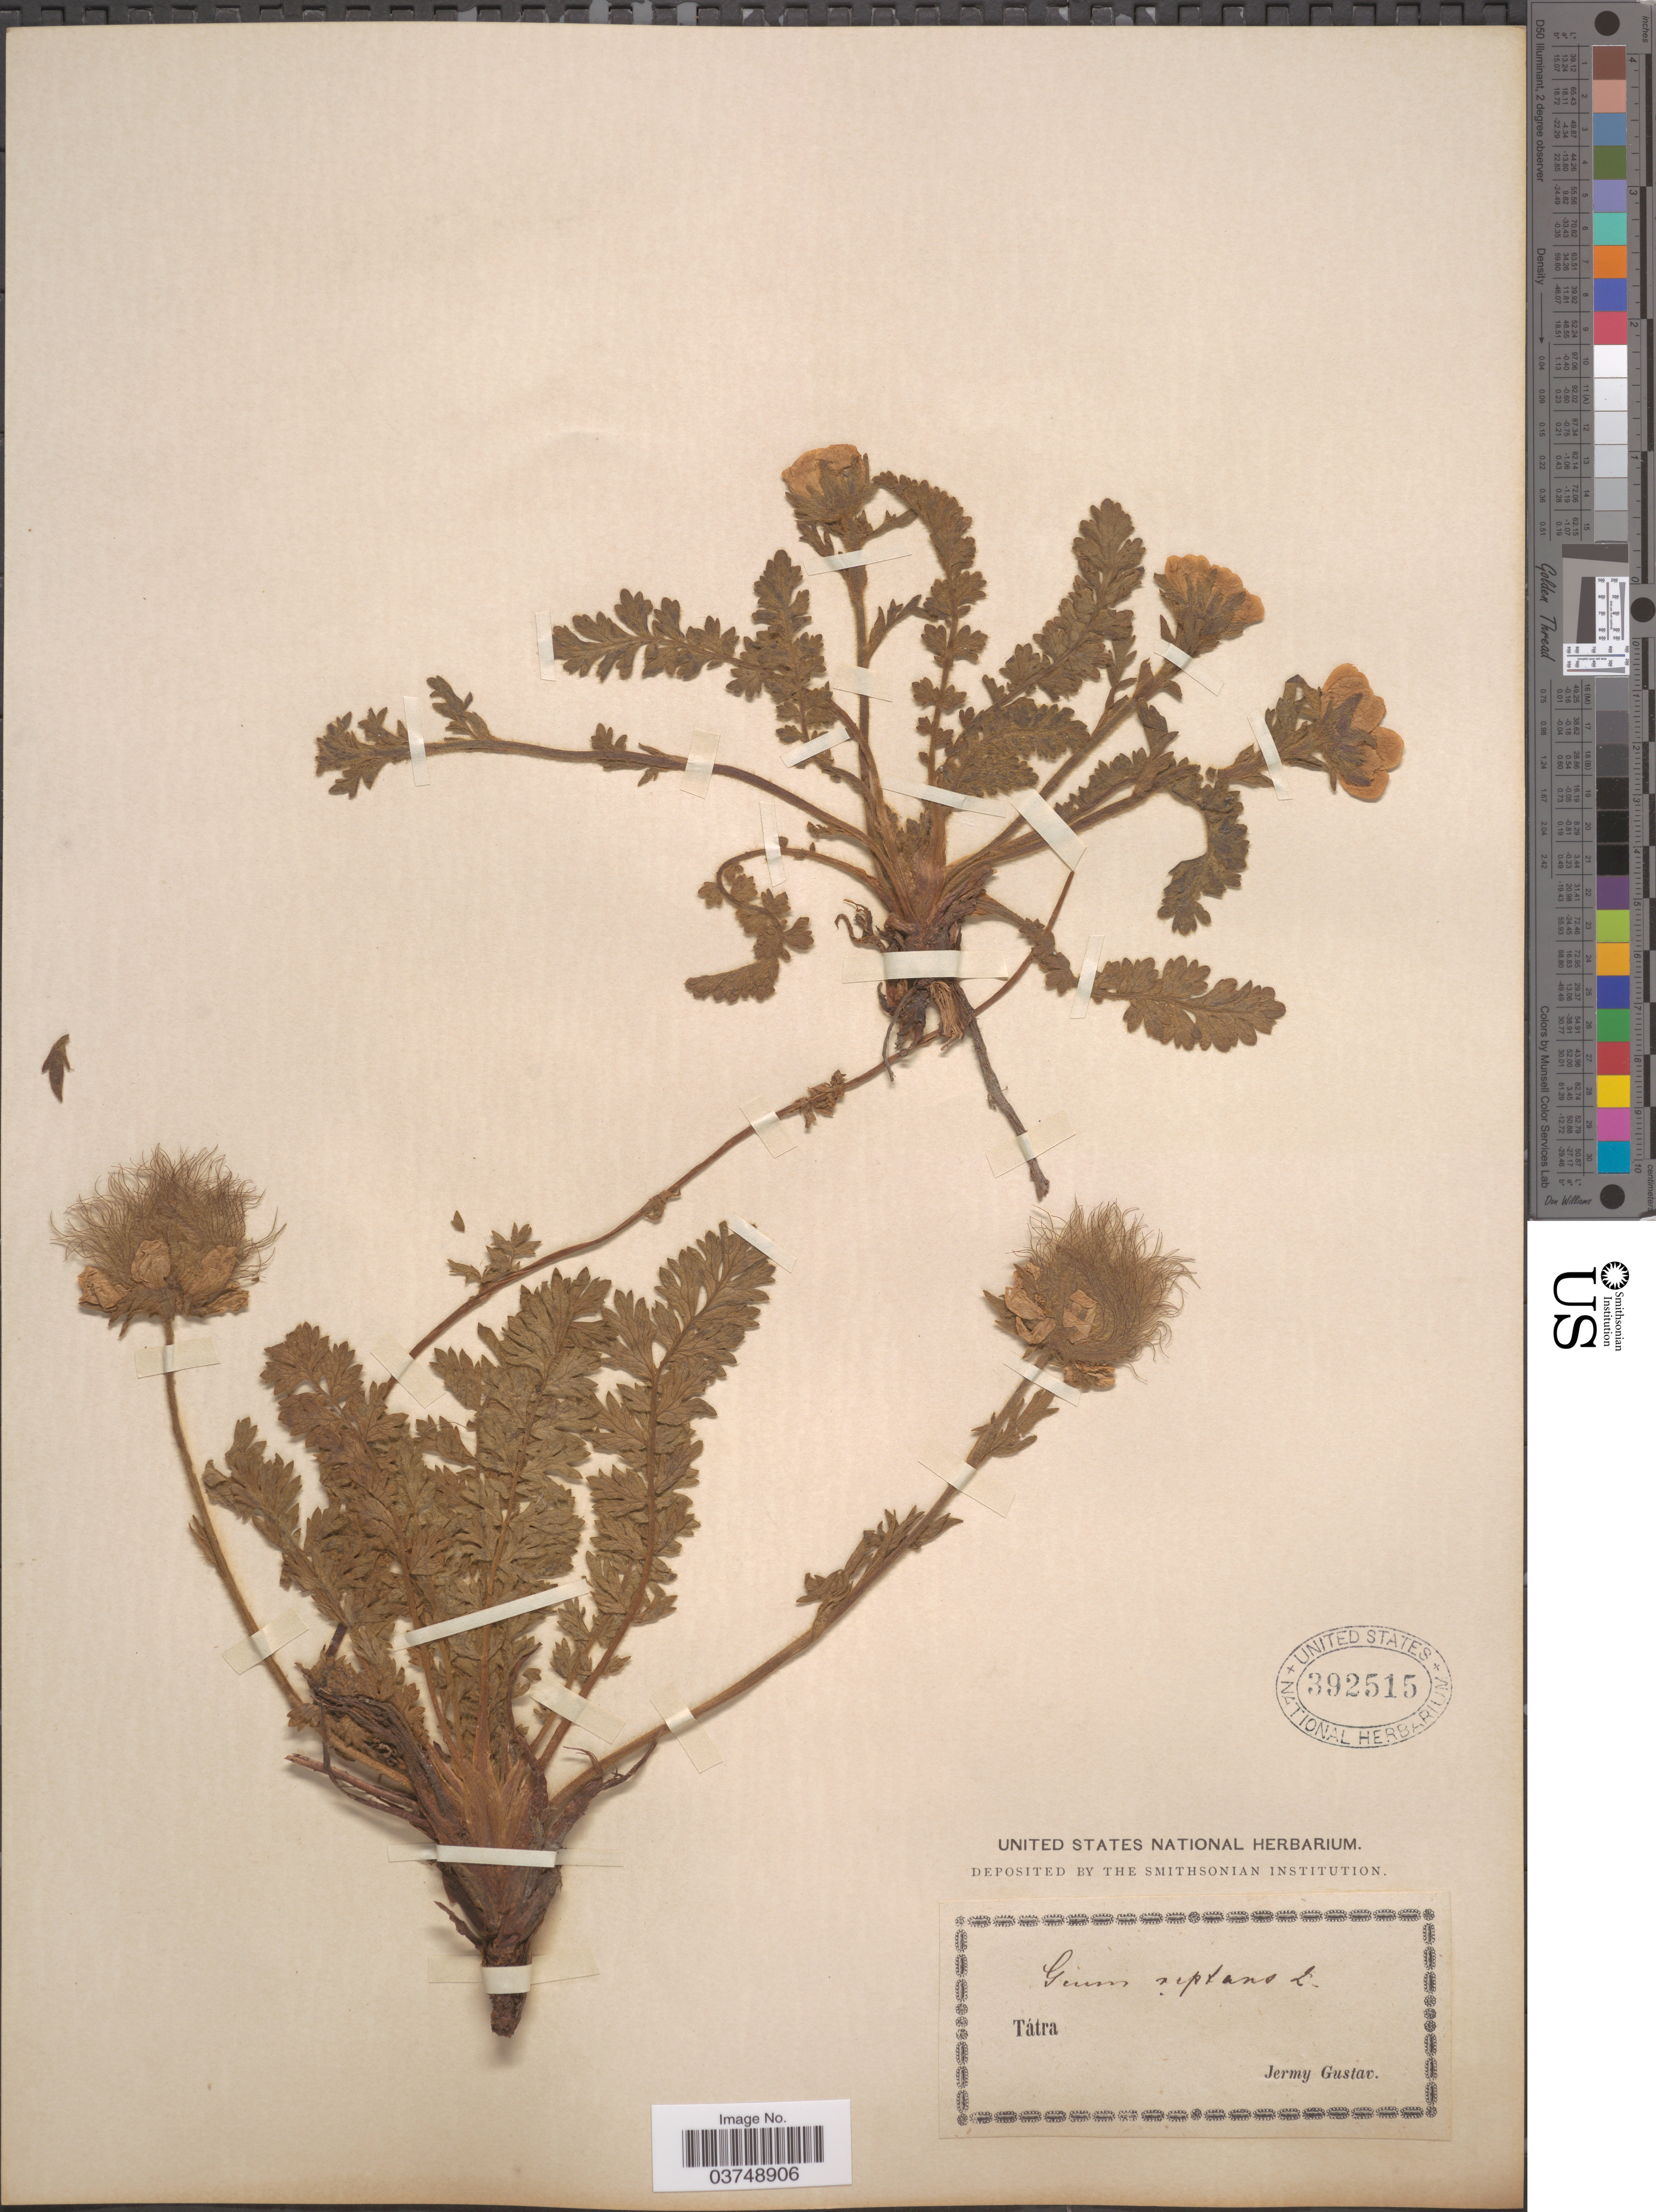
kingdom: Plantae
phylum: Tracheophyta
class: Magnoliopsida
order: Rosales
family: Rosaceae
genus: Geum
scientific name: Geum montanum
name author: L.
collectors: J. Gustav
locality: Tátra.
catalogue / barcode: US 392515